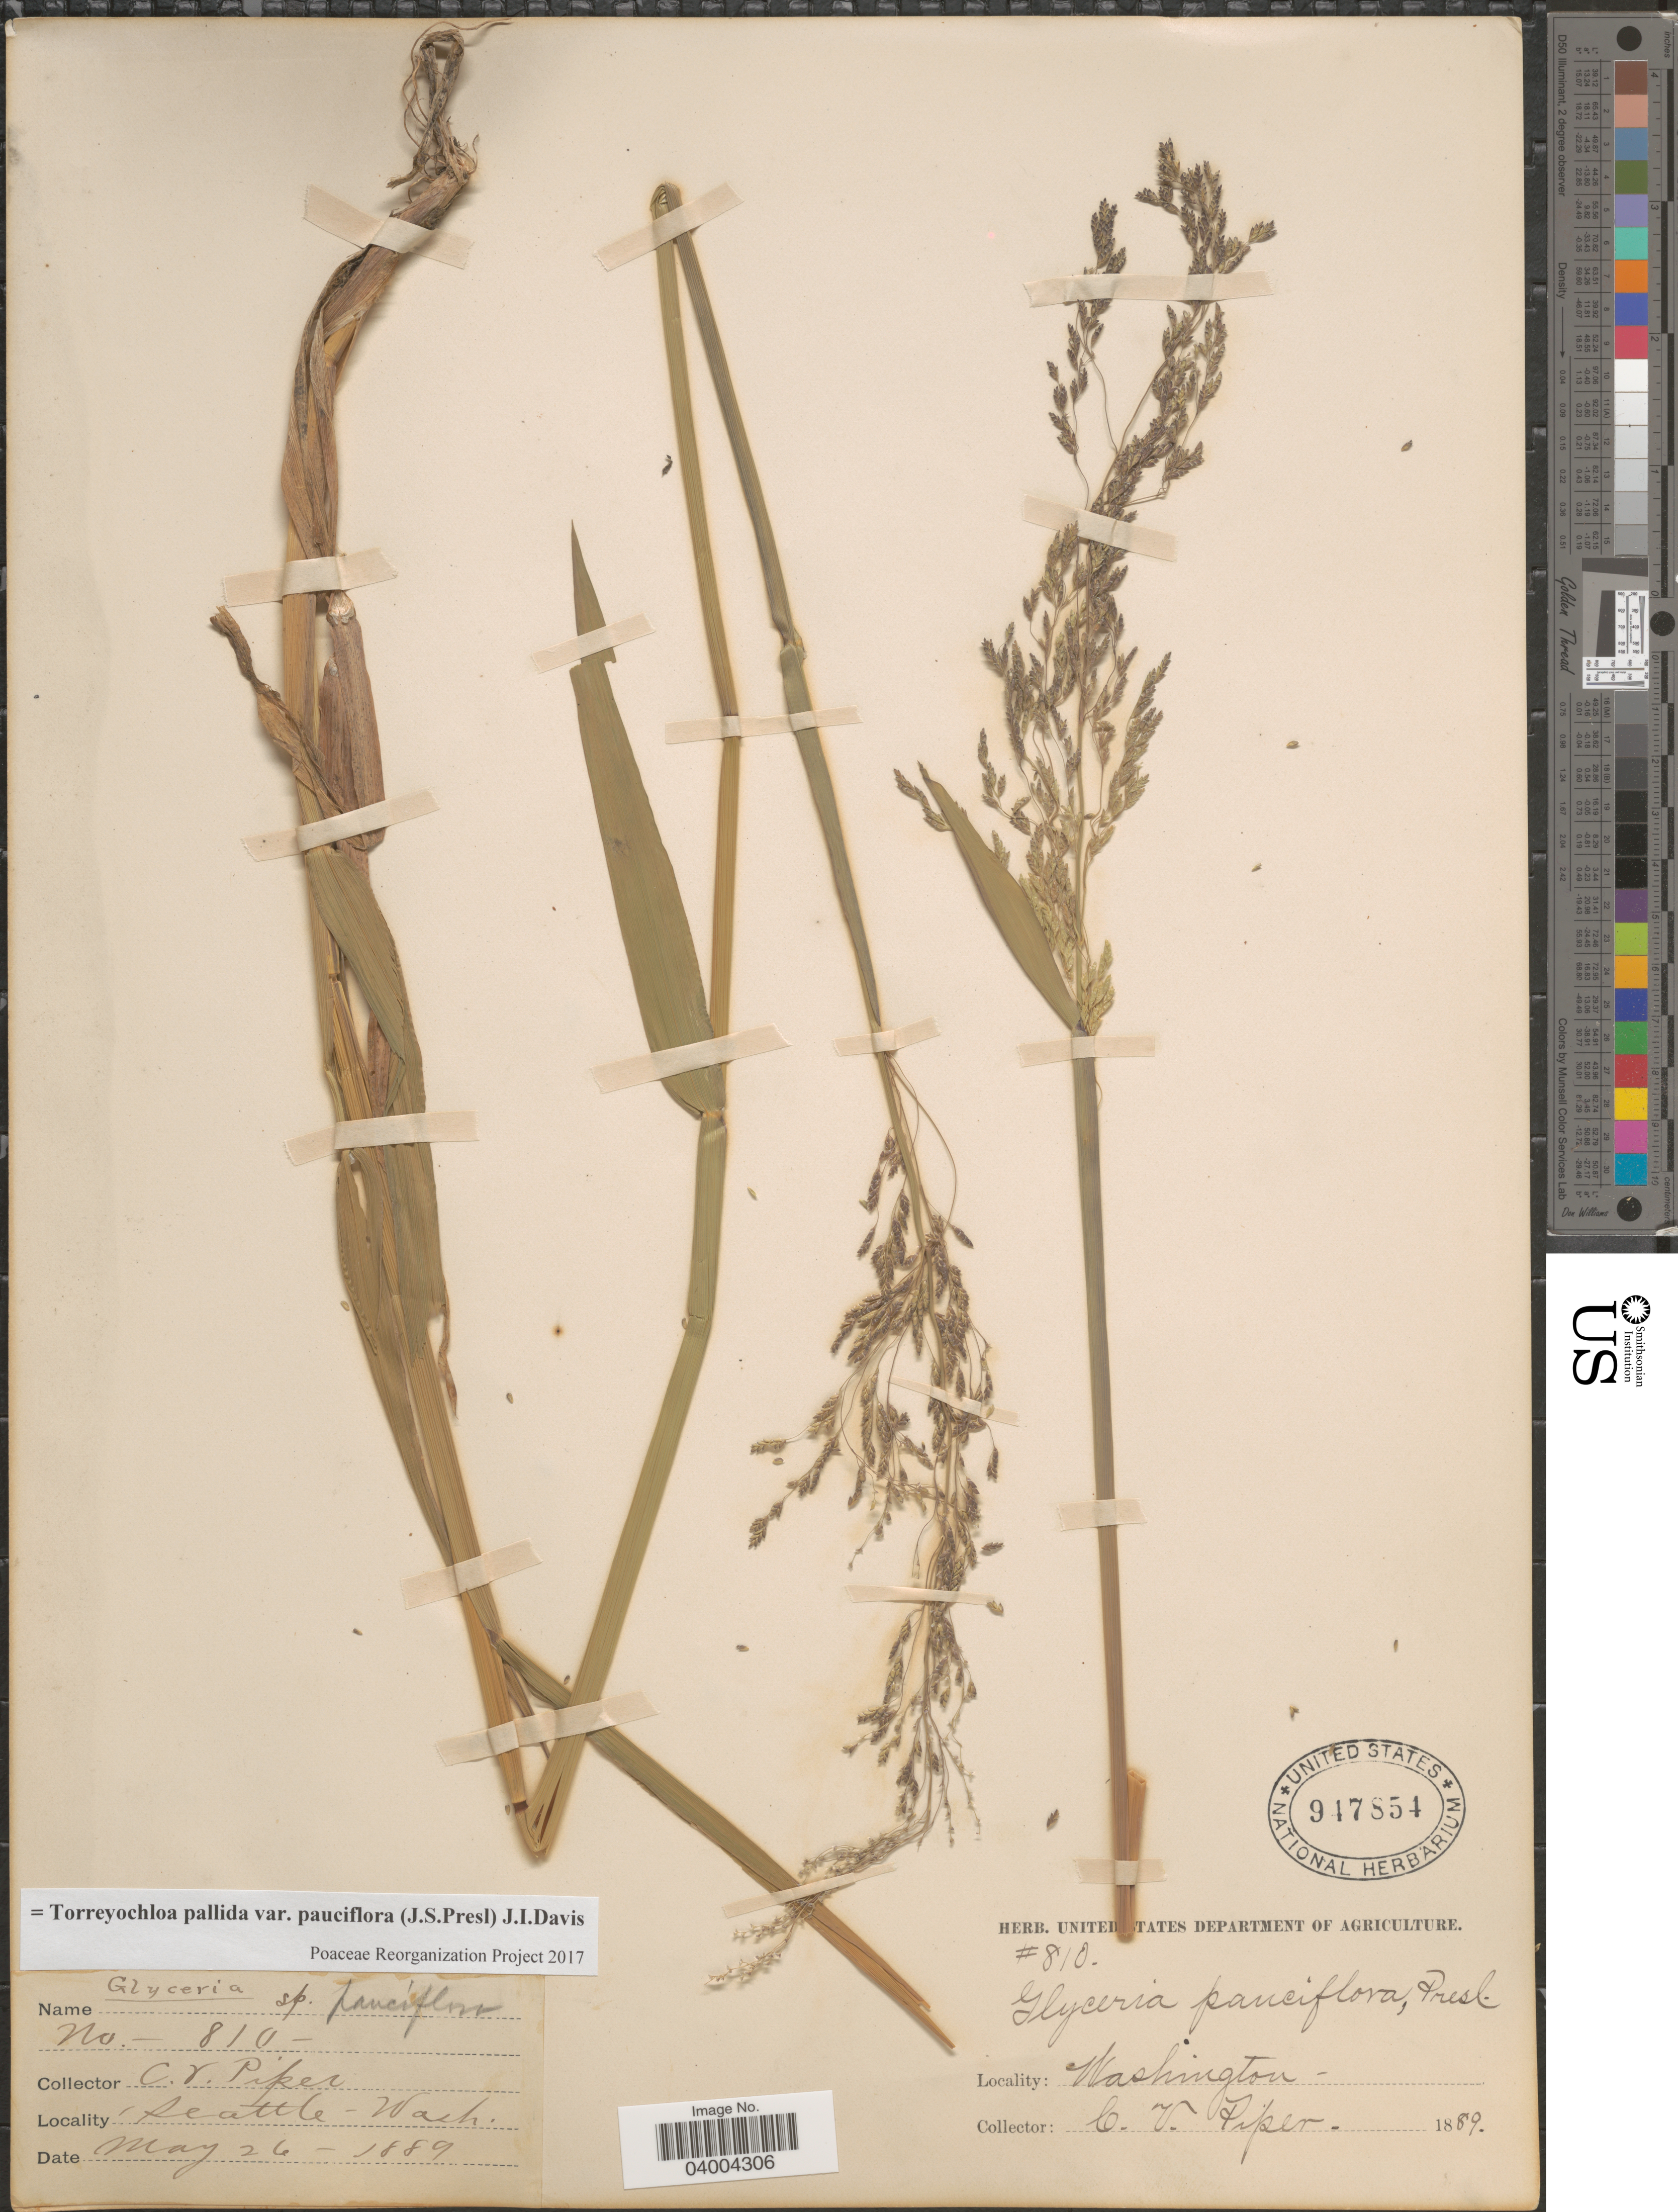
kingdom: Plantae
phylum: Tracheophyta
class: Liliopsida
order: Poales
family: Poaceae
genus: Torreyochloa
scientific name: Torreyochloa pallida var. pauciflora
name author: (J. Presl) J.I. Davis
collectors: C. V. Piper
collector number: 810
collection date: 1889-05-26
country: United States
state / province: Washington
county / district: King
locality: Seattle.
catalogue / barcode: US 947854